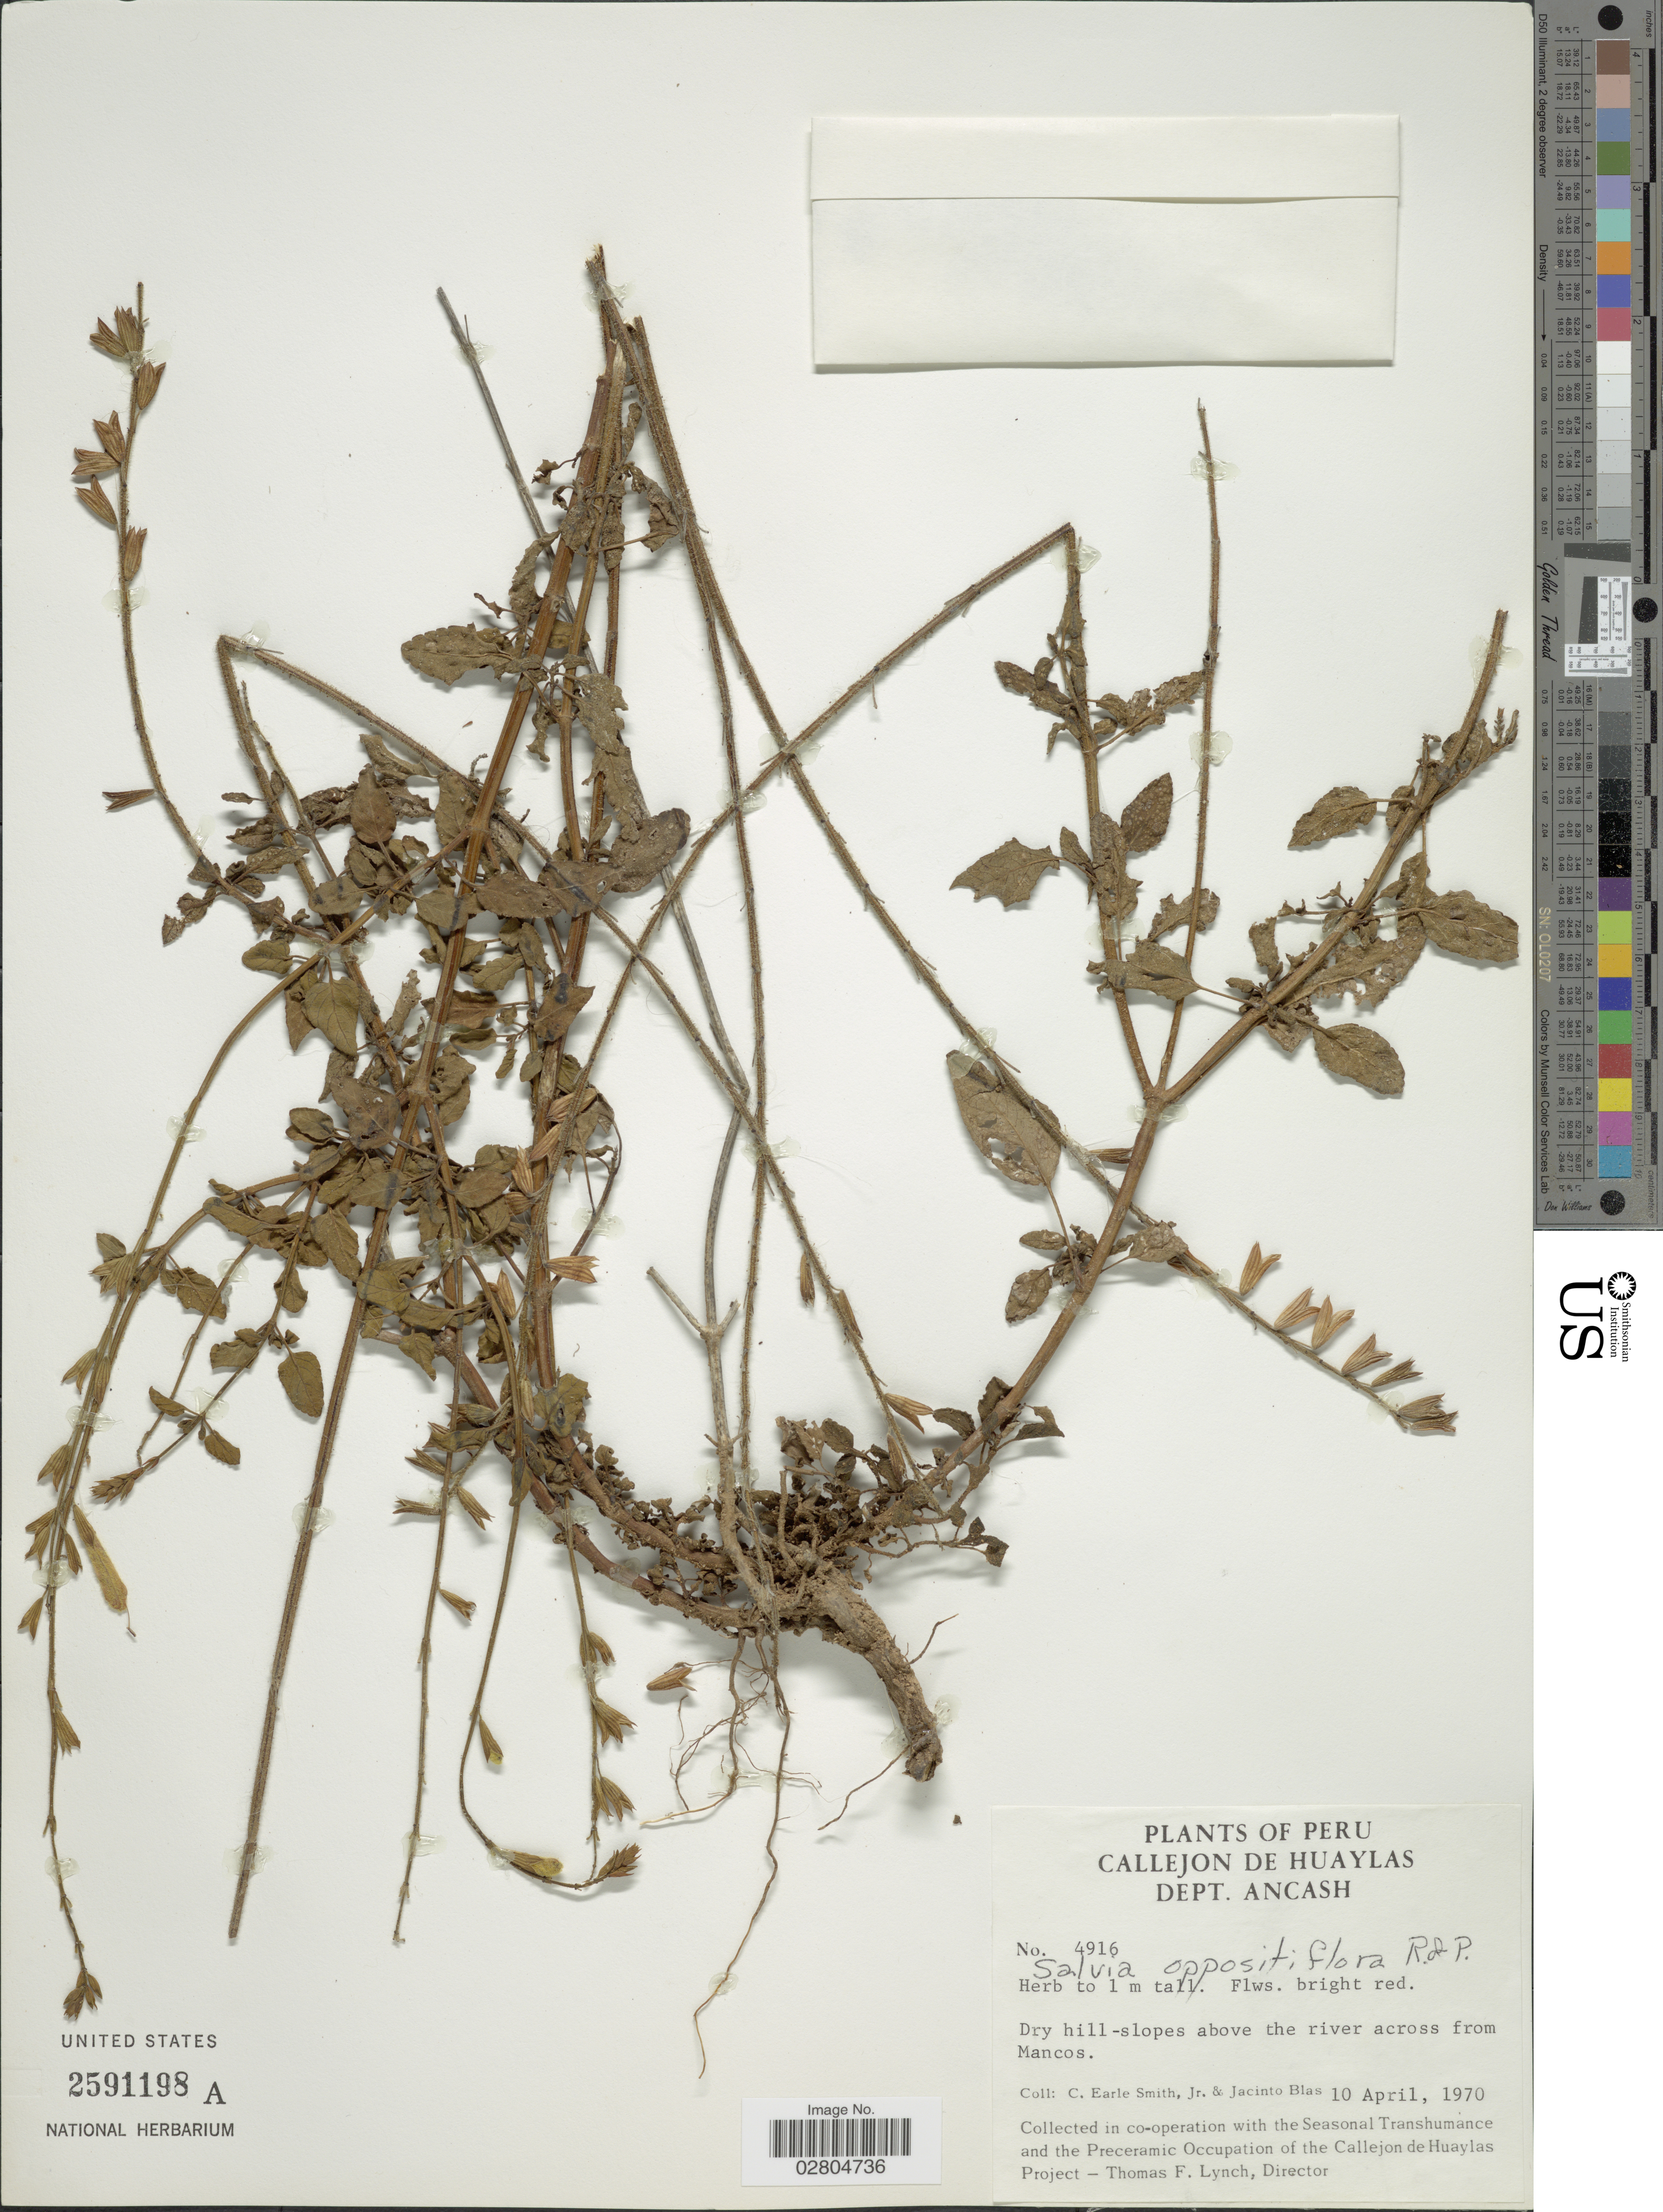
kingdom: Plantae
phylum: Tracheophyta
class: Magnoliopsida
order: Lamiales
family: Lamiaceae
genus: Salvia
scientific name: Salvia oppositiflora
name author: Ruiz & Pav.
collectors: C. E. Smith Jr. & J. Blas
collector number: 4916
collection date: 1970-04-10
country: Peru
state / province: Ancash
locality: Callejon de Huaylas, Dept. Ancash. Dry hill-slopes above the river across from Mancos.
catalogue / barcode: US 2591198A